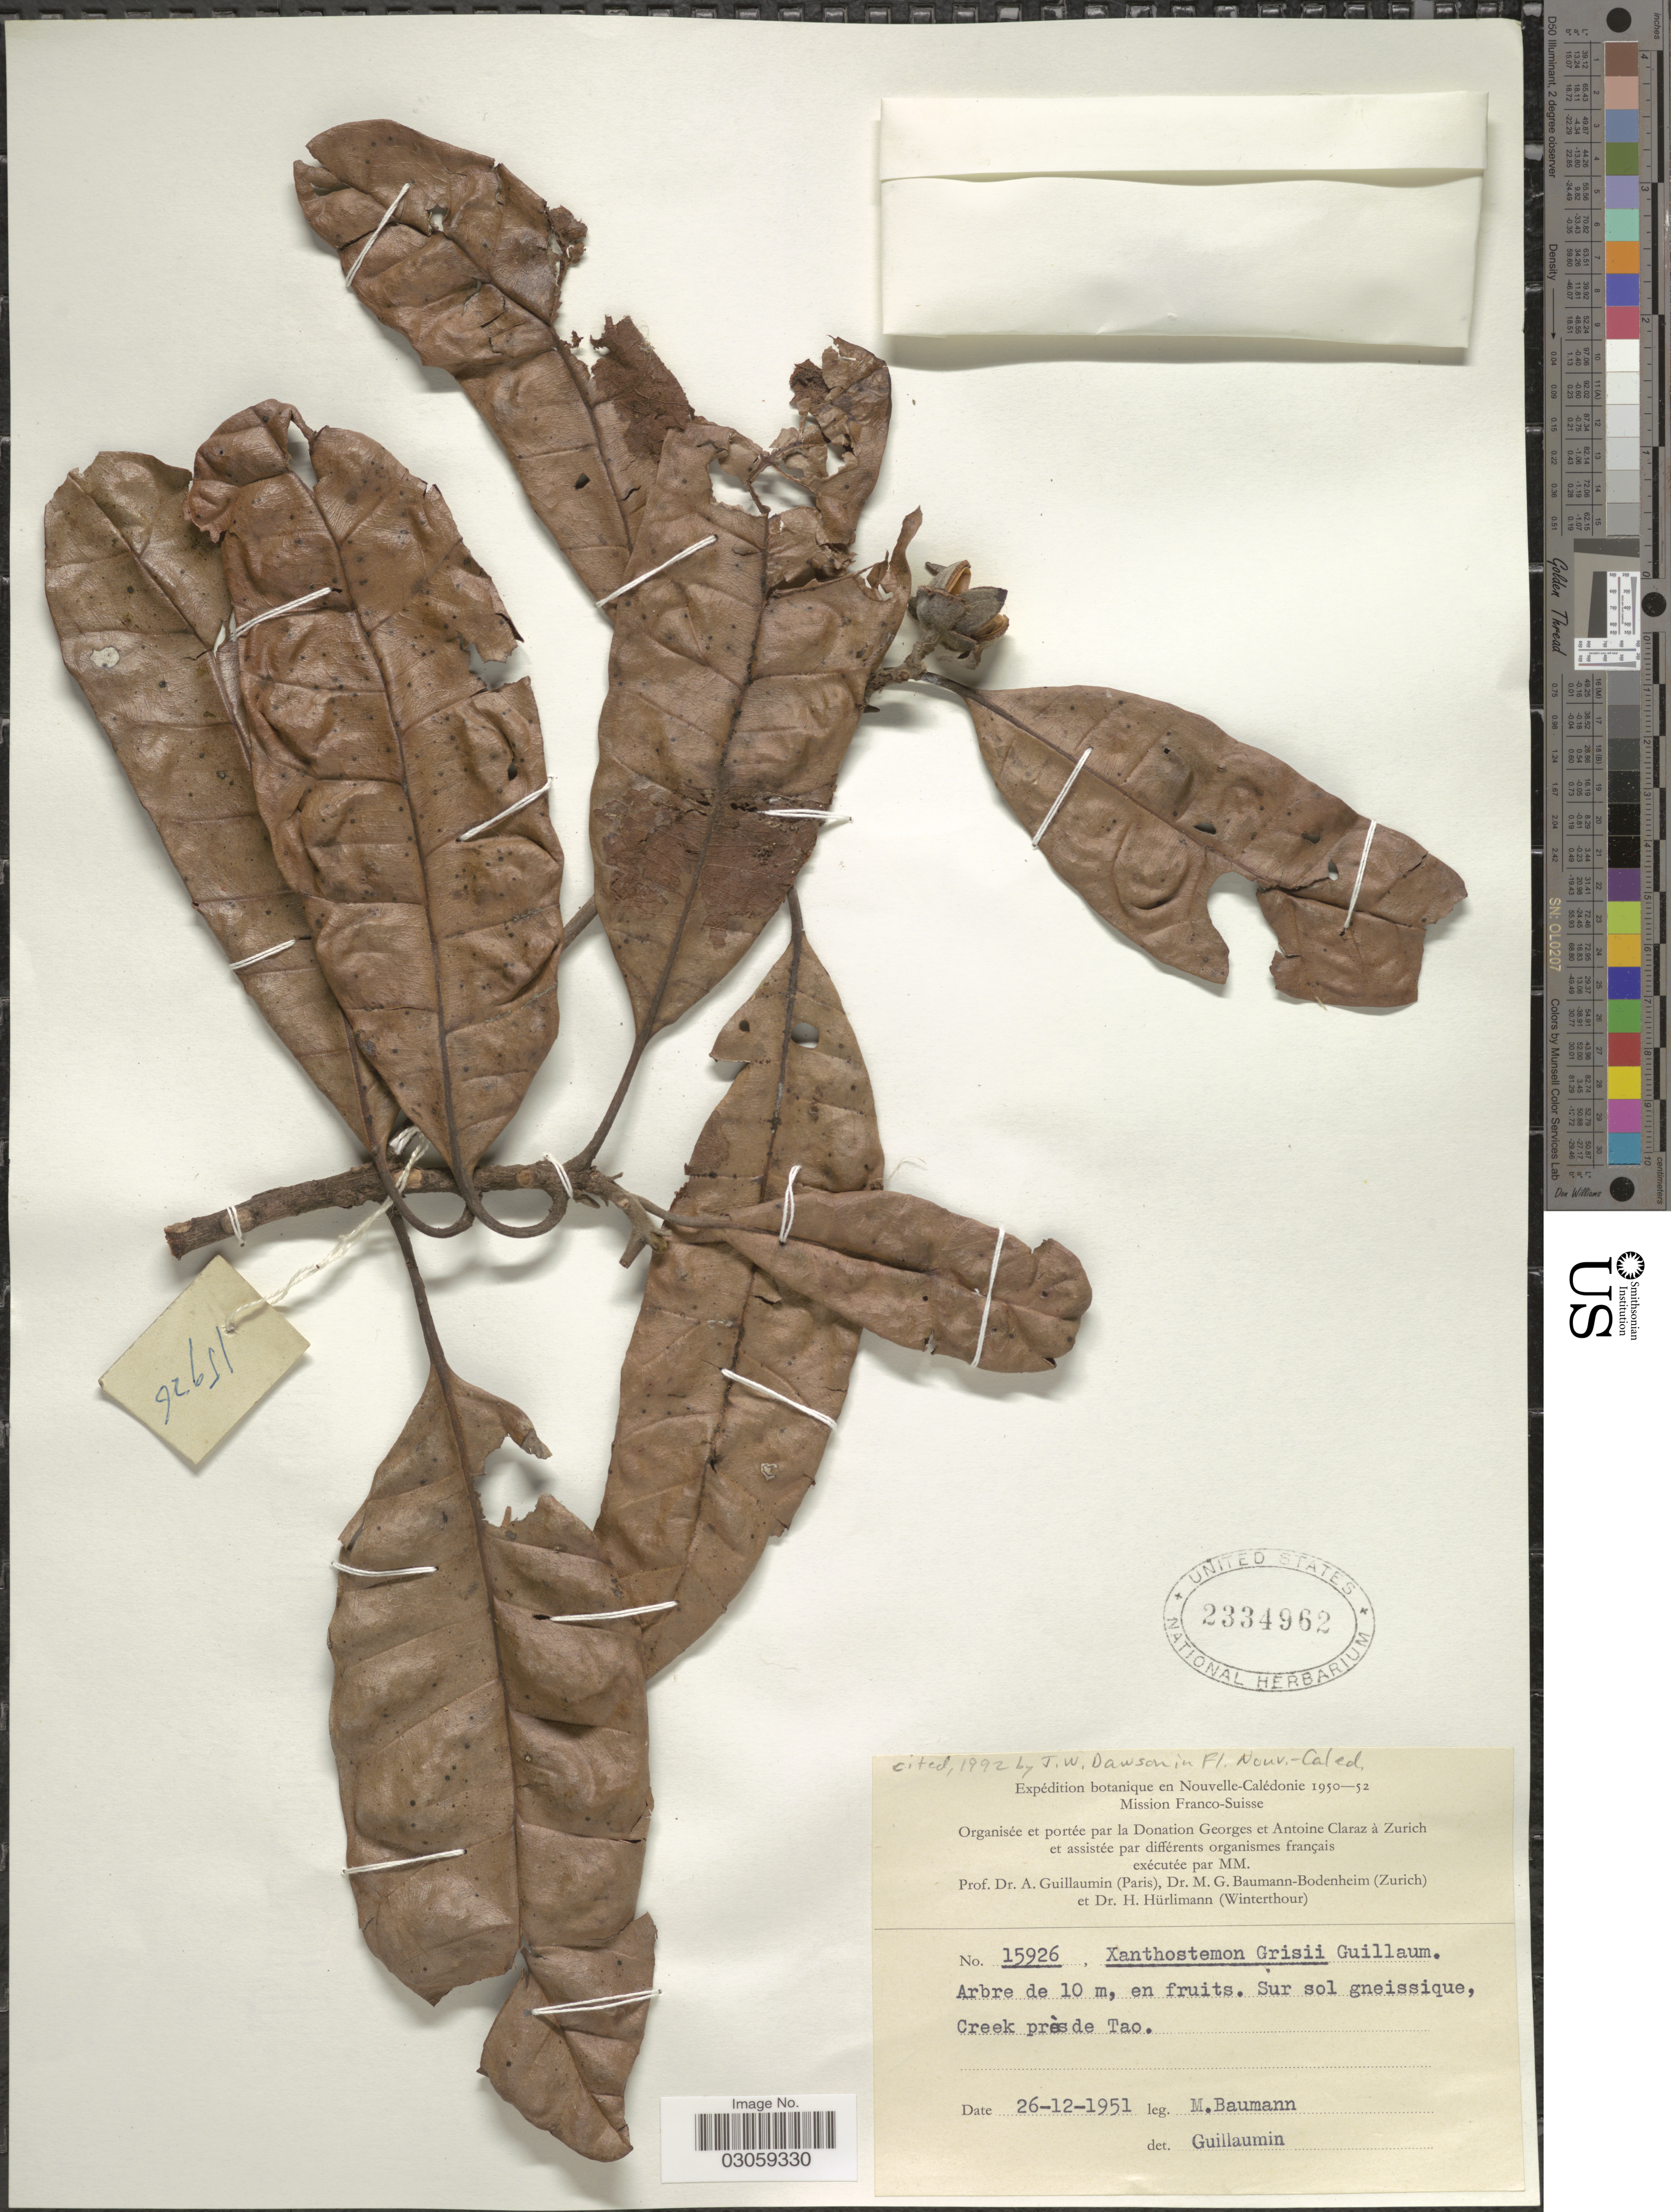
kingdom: Plantae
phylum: Tracheophyta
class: Magnoliopsida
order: Myrtales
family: Myrtaceae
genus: Xanthostemon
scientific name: Xanthostemon grisii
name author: Guillaumin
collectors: M. Baumann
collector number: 15926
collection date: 1951-12-26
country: New Caledonia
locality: En Nouvelle Calédonie. Sur sol gneissique, Creek près de Tao.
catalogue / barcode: US 2334962